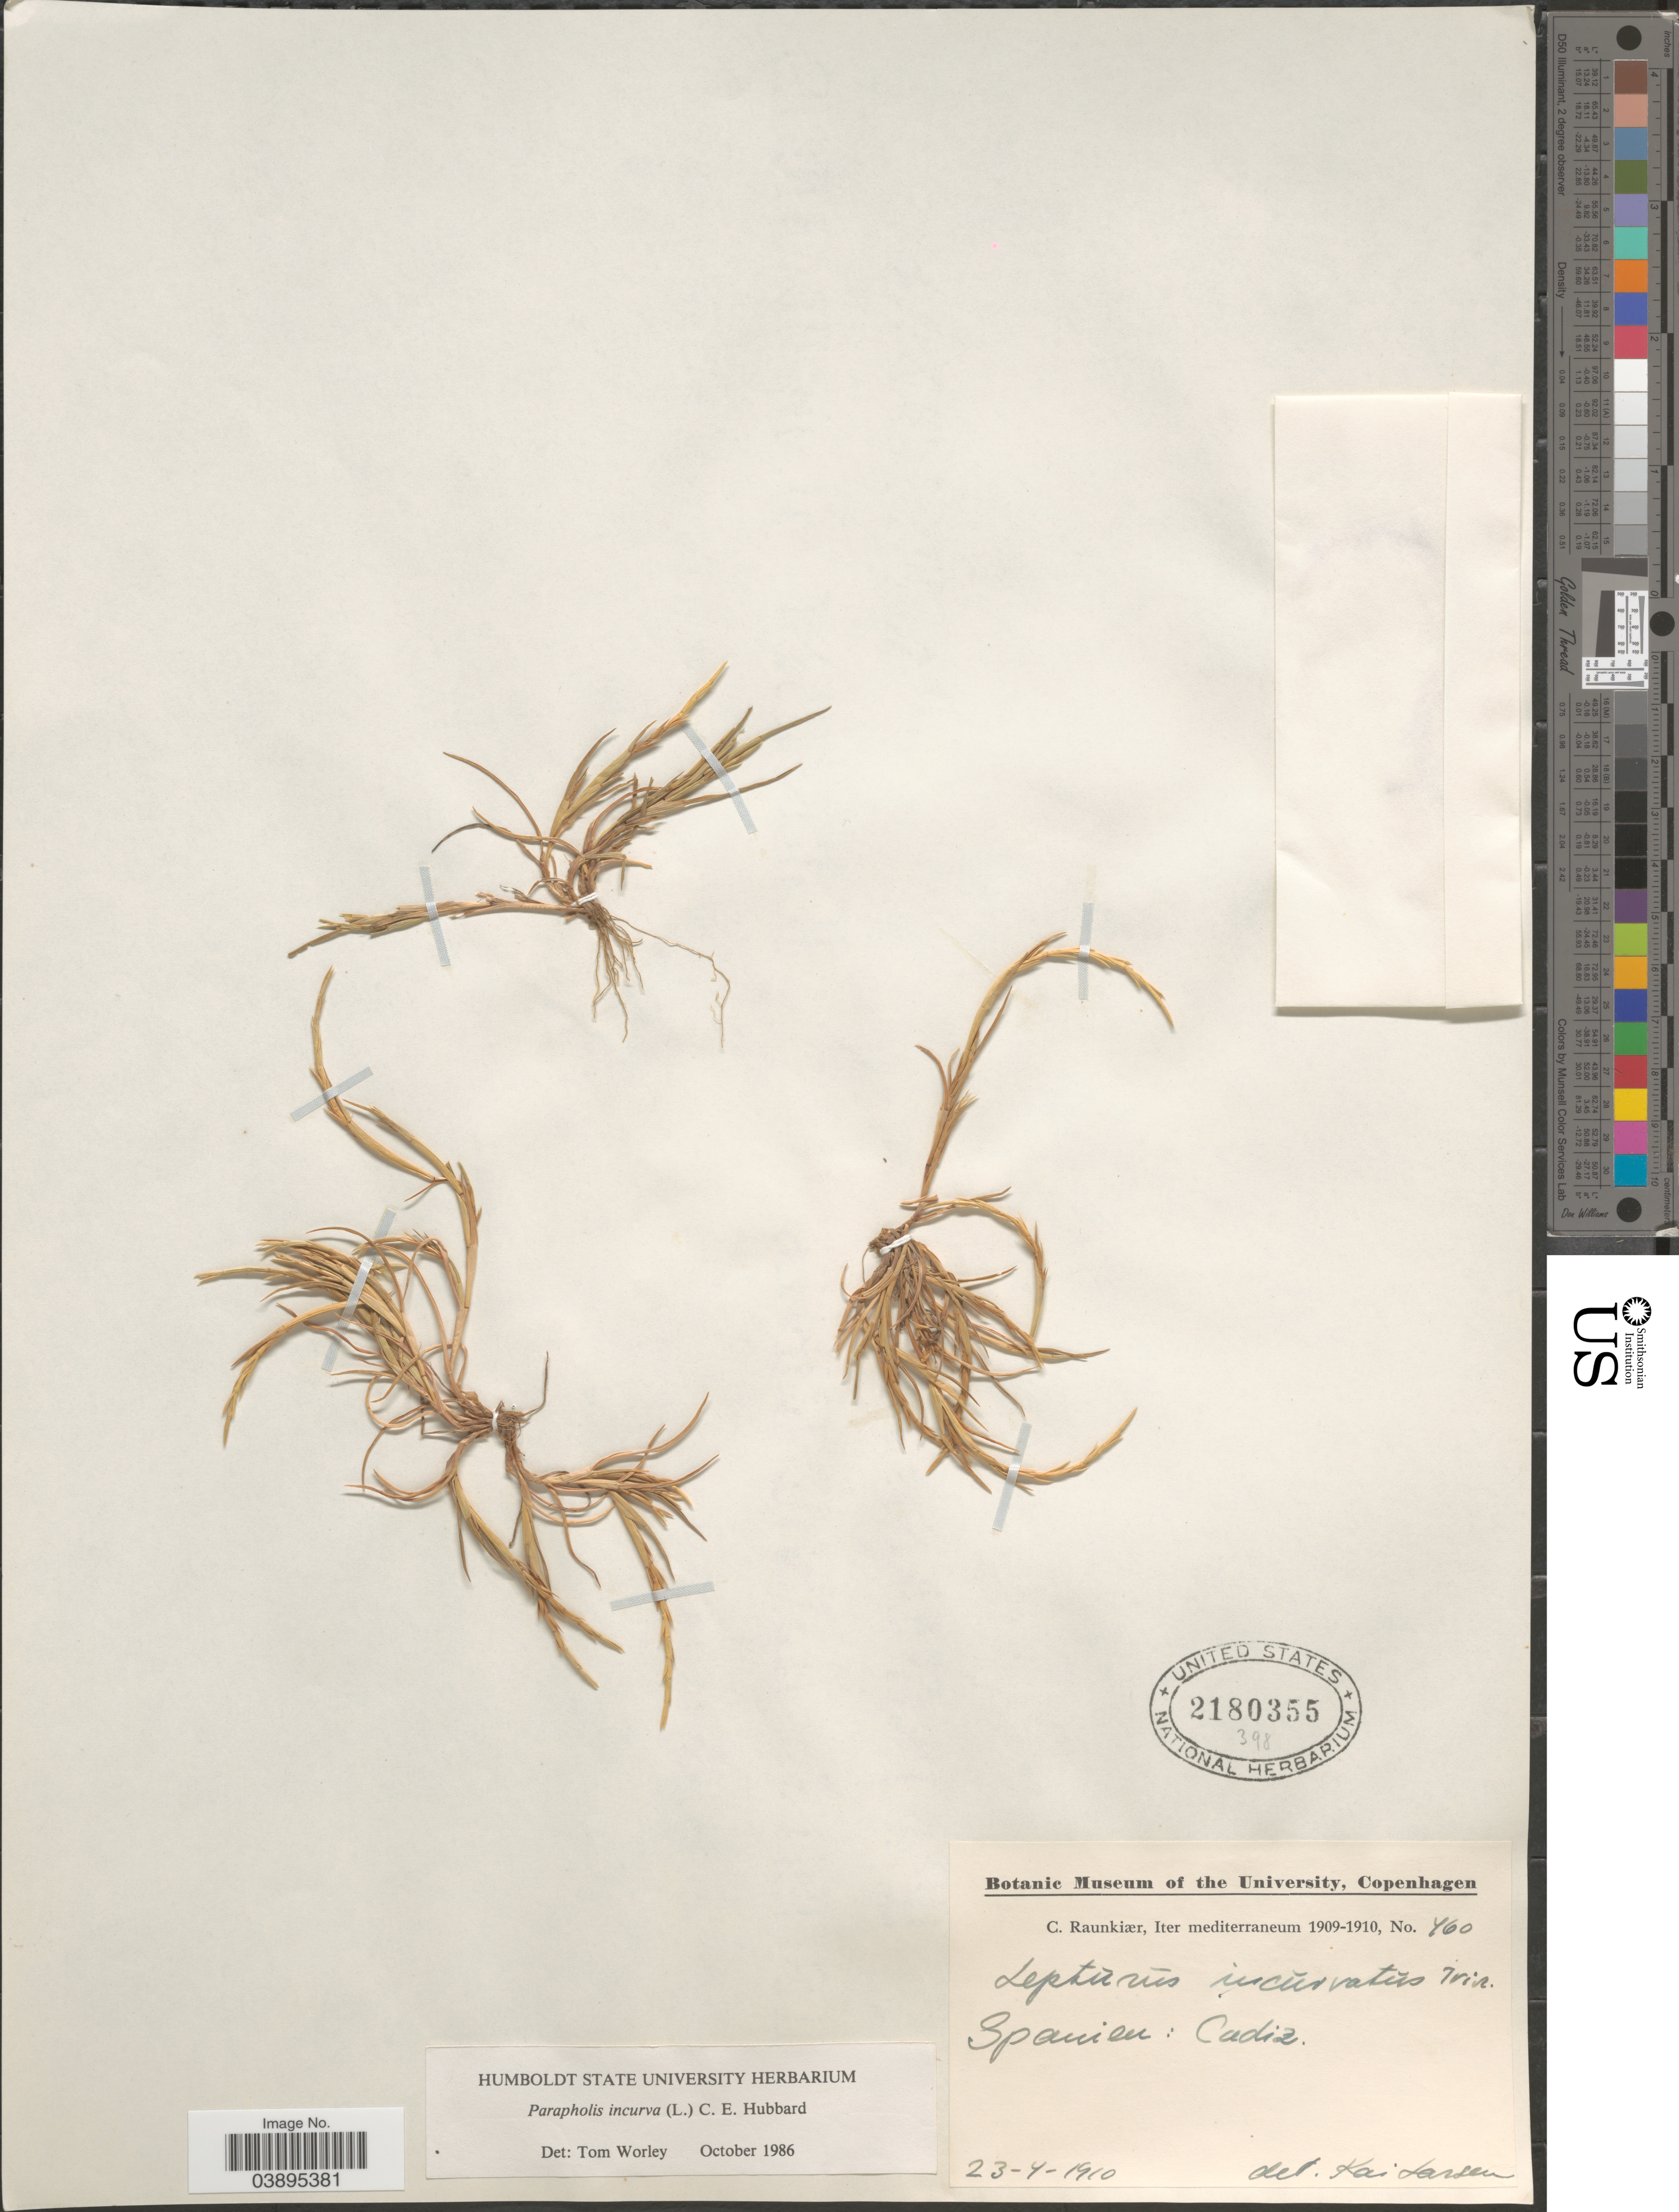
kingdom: Plantae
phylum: Tracheophyta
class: Liliopsida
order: Poales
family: Poaceae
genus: Parapholis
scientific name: Parapholis incurva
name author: (L.) C.E. Hubb.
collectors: C. Raunkiær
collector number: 460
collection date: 1910-04-23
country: Spain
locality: Iter mediterraneum. Spanien: Cadiz.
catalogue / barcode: US 2180355